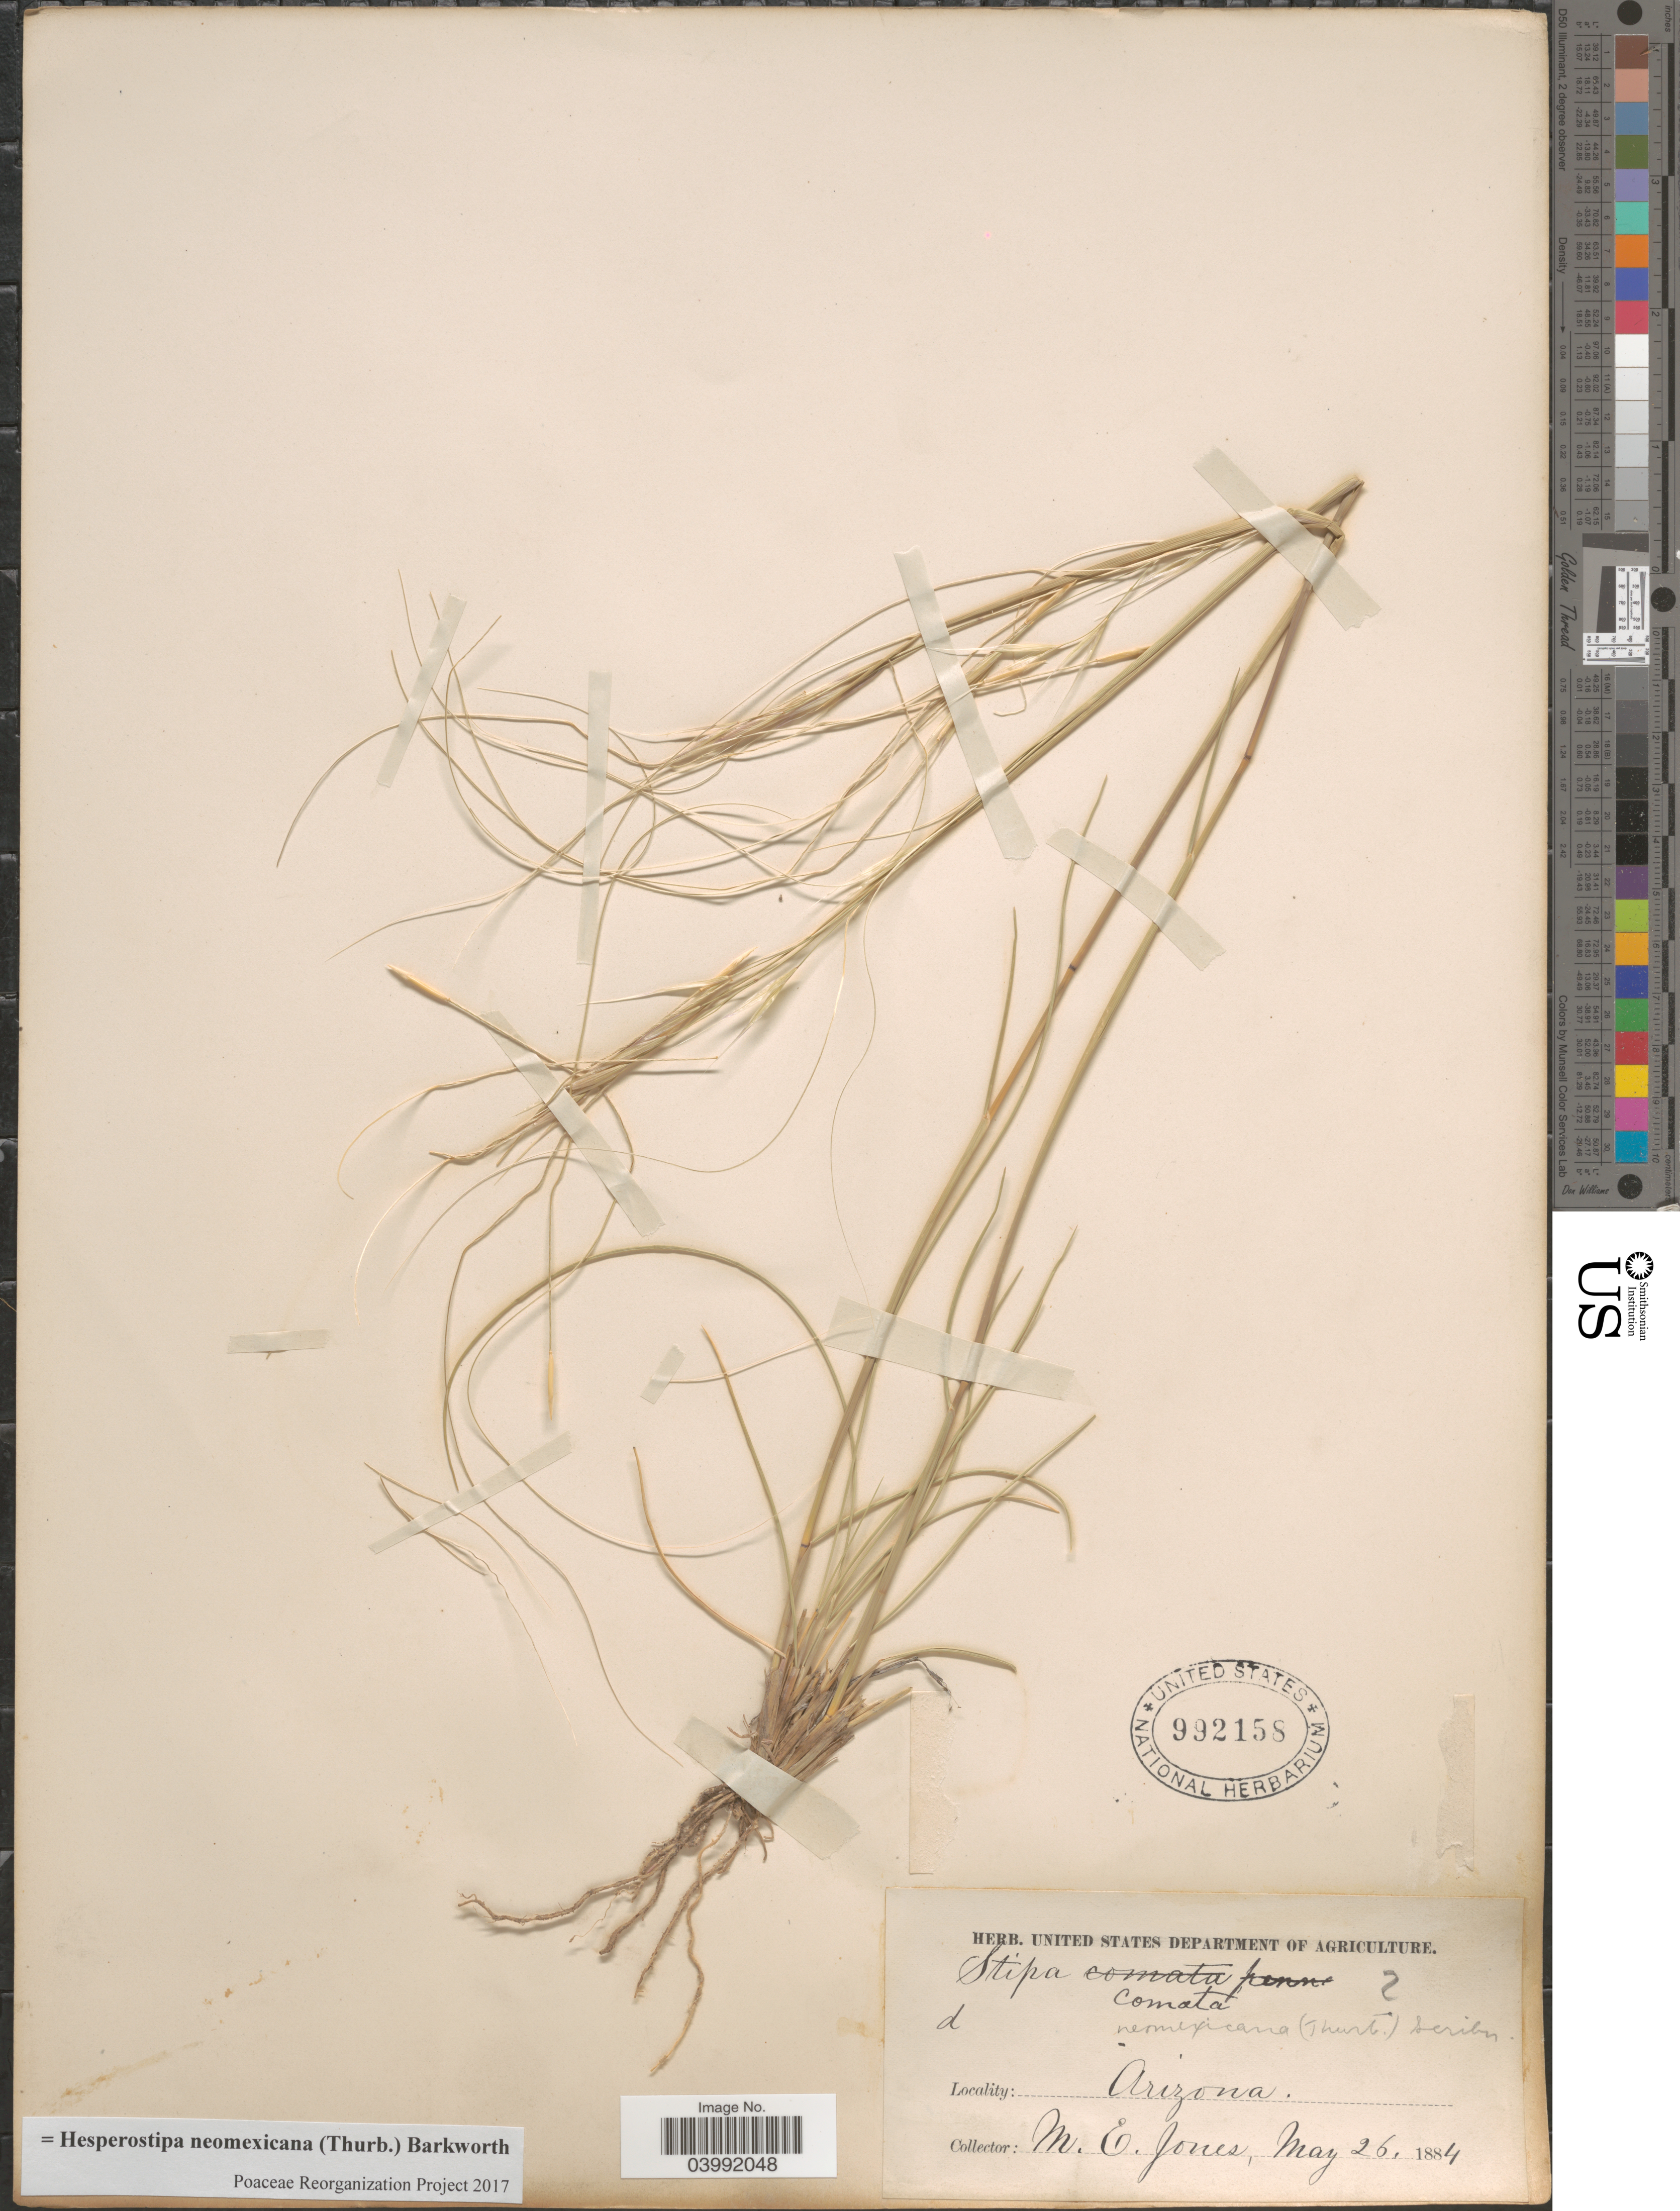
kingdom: Plantae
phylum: Tracheophyta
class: Liliopsida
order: Poales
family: Poaceae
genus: Hesperostipa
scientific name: Hesperostipa neomexicana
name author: (Thurb.) Barkworth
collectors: M. E. Jones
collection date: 1884-05-26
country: United States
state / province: Arizona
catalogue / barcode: US 992158